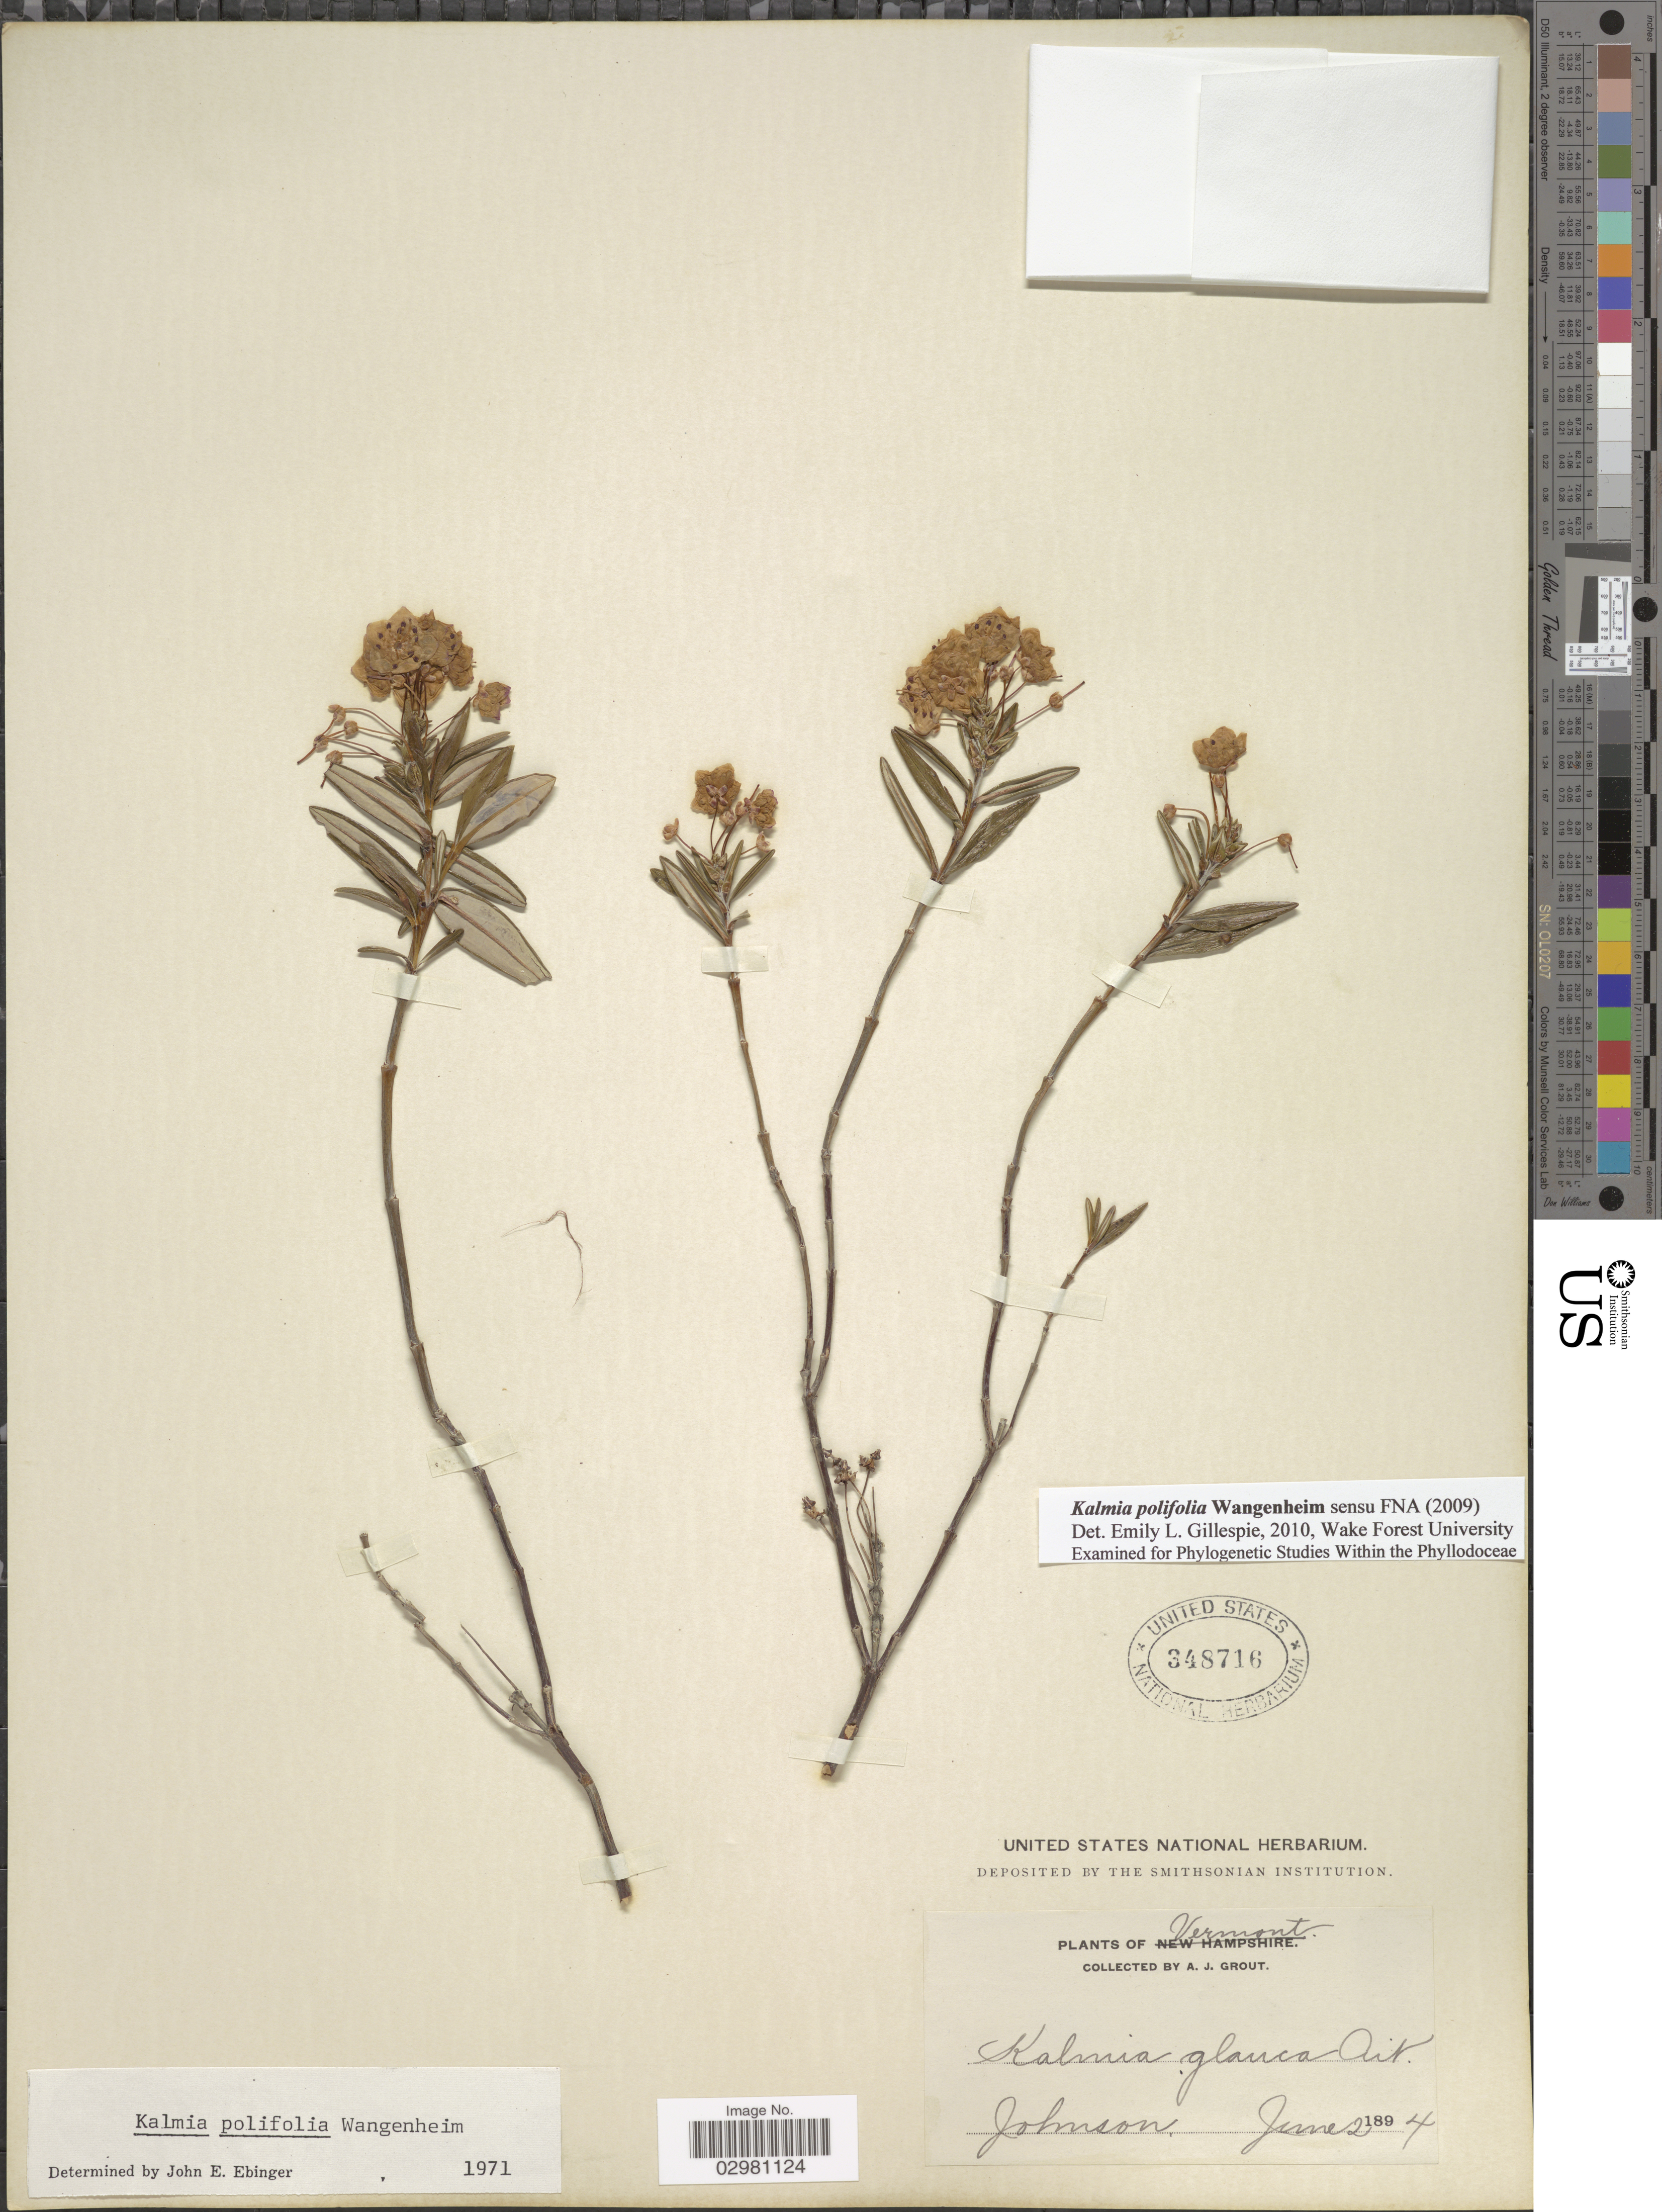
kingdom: Plantae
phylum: Tracheophyta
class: Magnoliopsida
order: Ericales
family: Ericaceae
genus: Kalmia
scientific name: Kalmia polifolia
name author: Wangenh.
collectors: A. J. Grout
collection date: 1894-06-02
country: United States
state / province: Vermont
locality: Johnson.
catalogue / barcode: US 348716